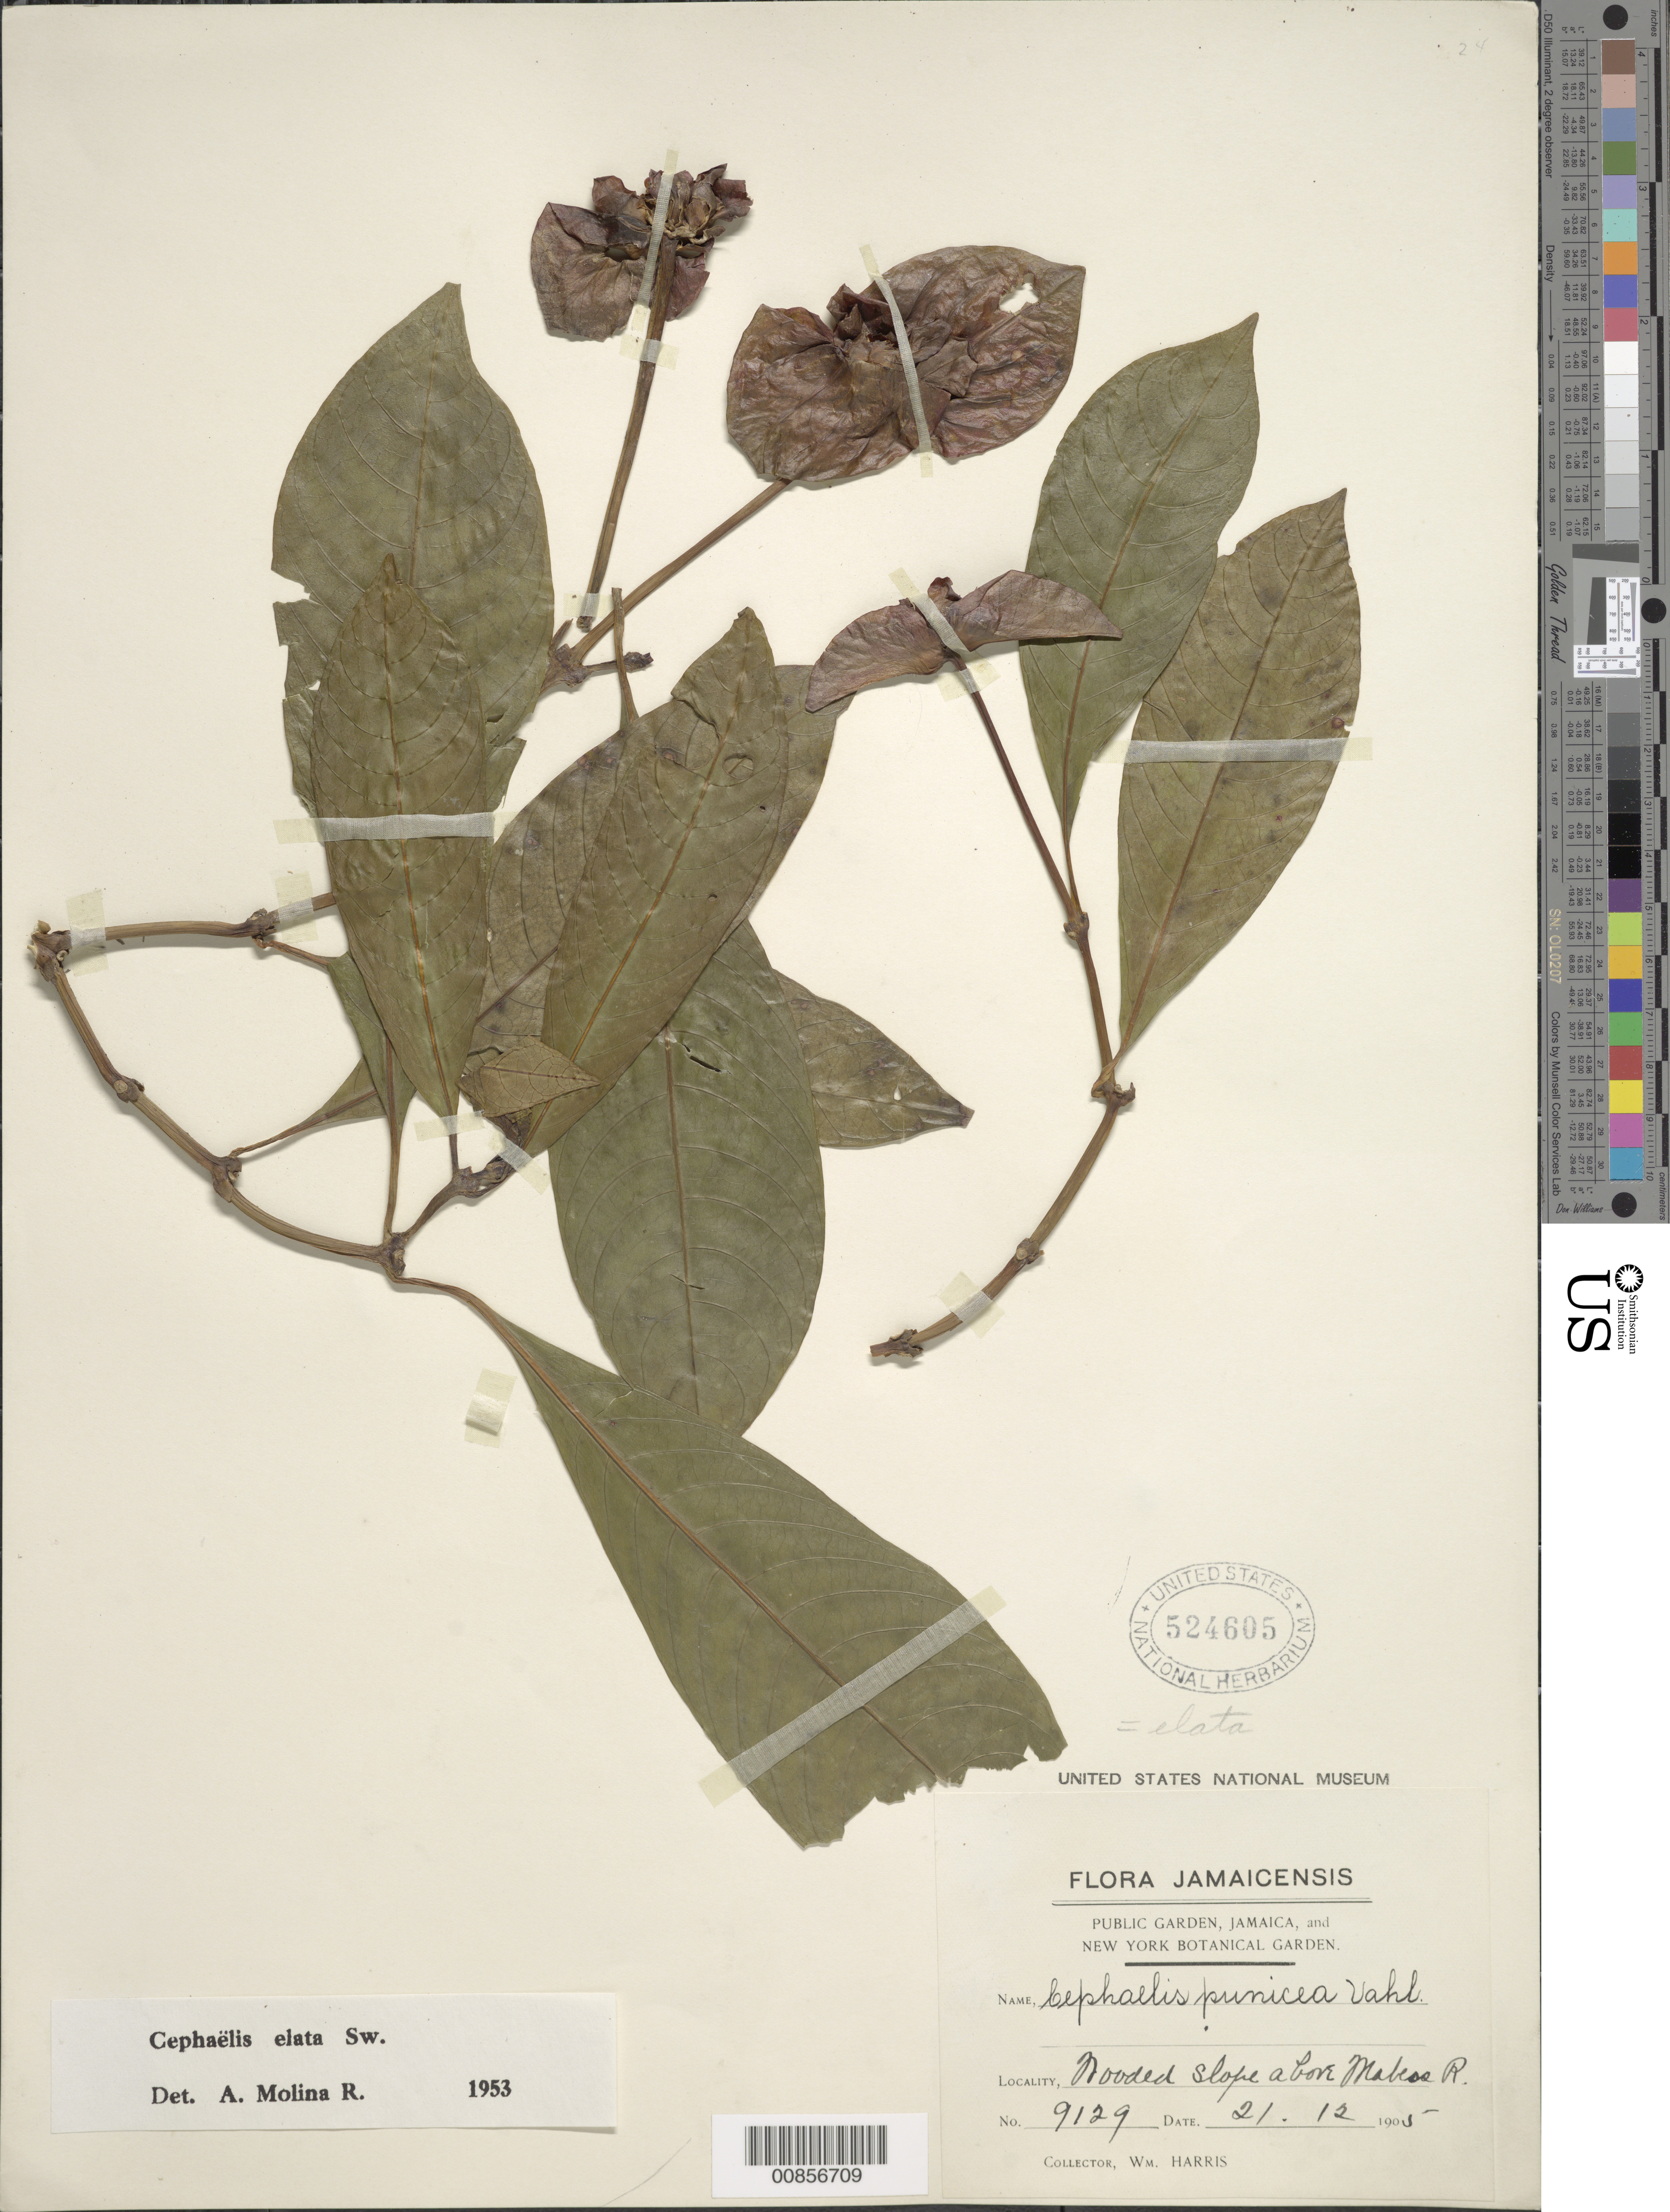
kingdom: Plantae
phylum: Tracheophyta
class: Magnoliopsida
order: Gentianales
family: Rubiaceae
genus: Psychotria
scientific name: Psychotria elata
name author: (Sw.) Hammel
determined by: Molina R., A.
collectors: W. H. Harris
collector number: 9129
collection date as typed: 21 Dec 1905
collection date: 1905-12-21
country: Jamaica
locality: Slope above Mabess River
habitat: Wooded slope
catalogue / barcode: US 524605